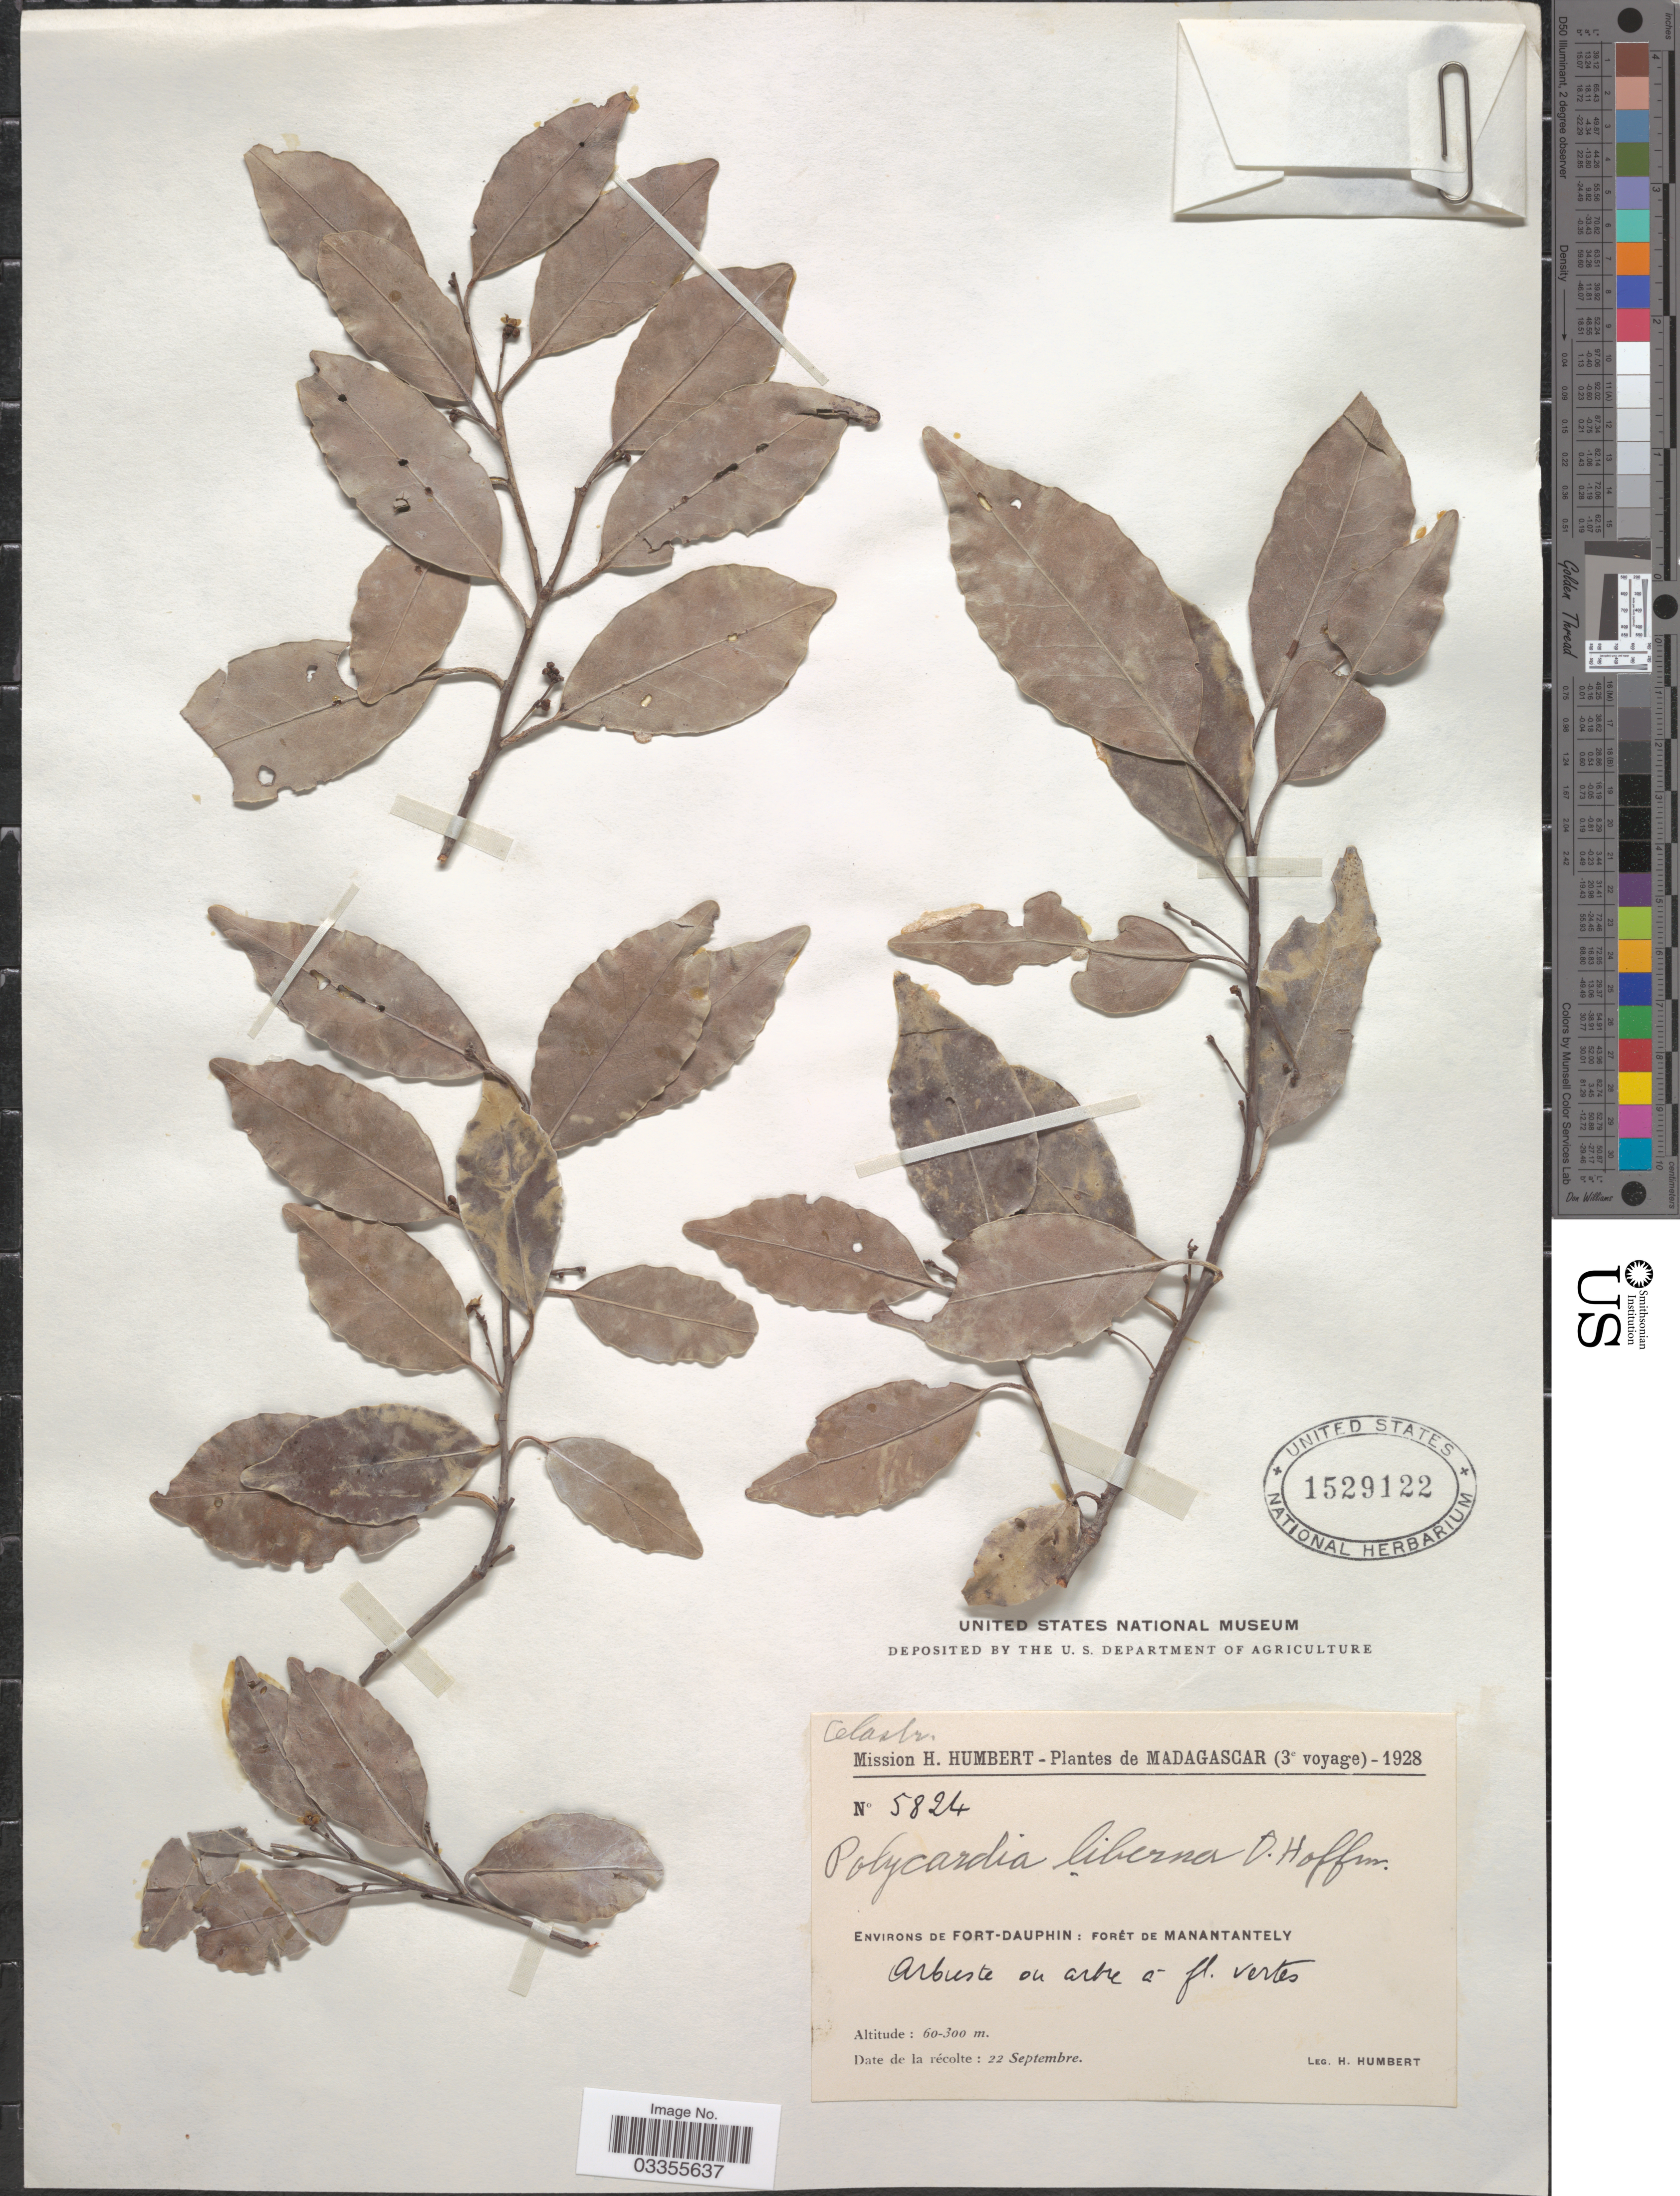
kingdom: Plantae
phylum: Tracheophyta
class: Magnoliopsida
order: Celastrales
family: Celastraceae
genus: Polycardia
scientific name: Polycardia libera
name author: O. Hoffm.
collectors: H. Humbert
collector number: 5824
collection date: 1928-09-22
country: Madagascar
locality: Environs de Fort-Dauphin: Forêt de Manantantely.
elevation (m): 60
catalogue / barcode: US 1529122